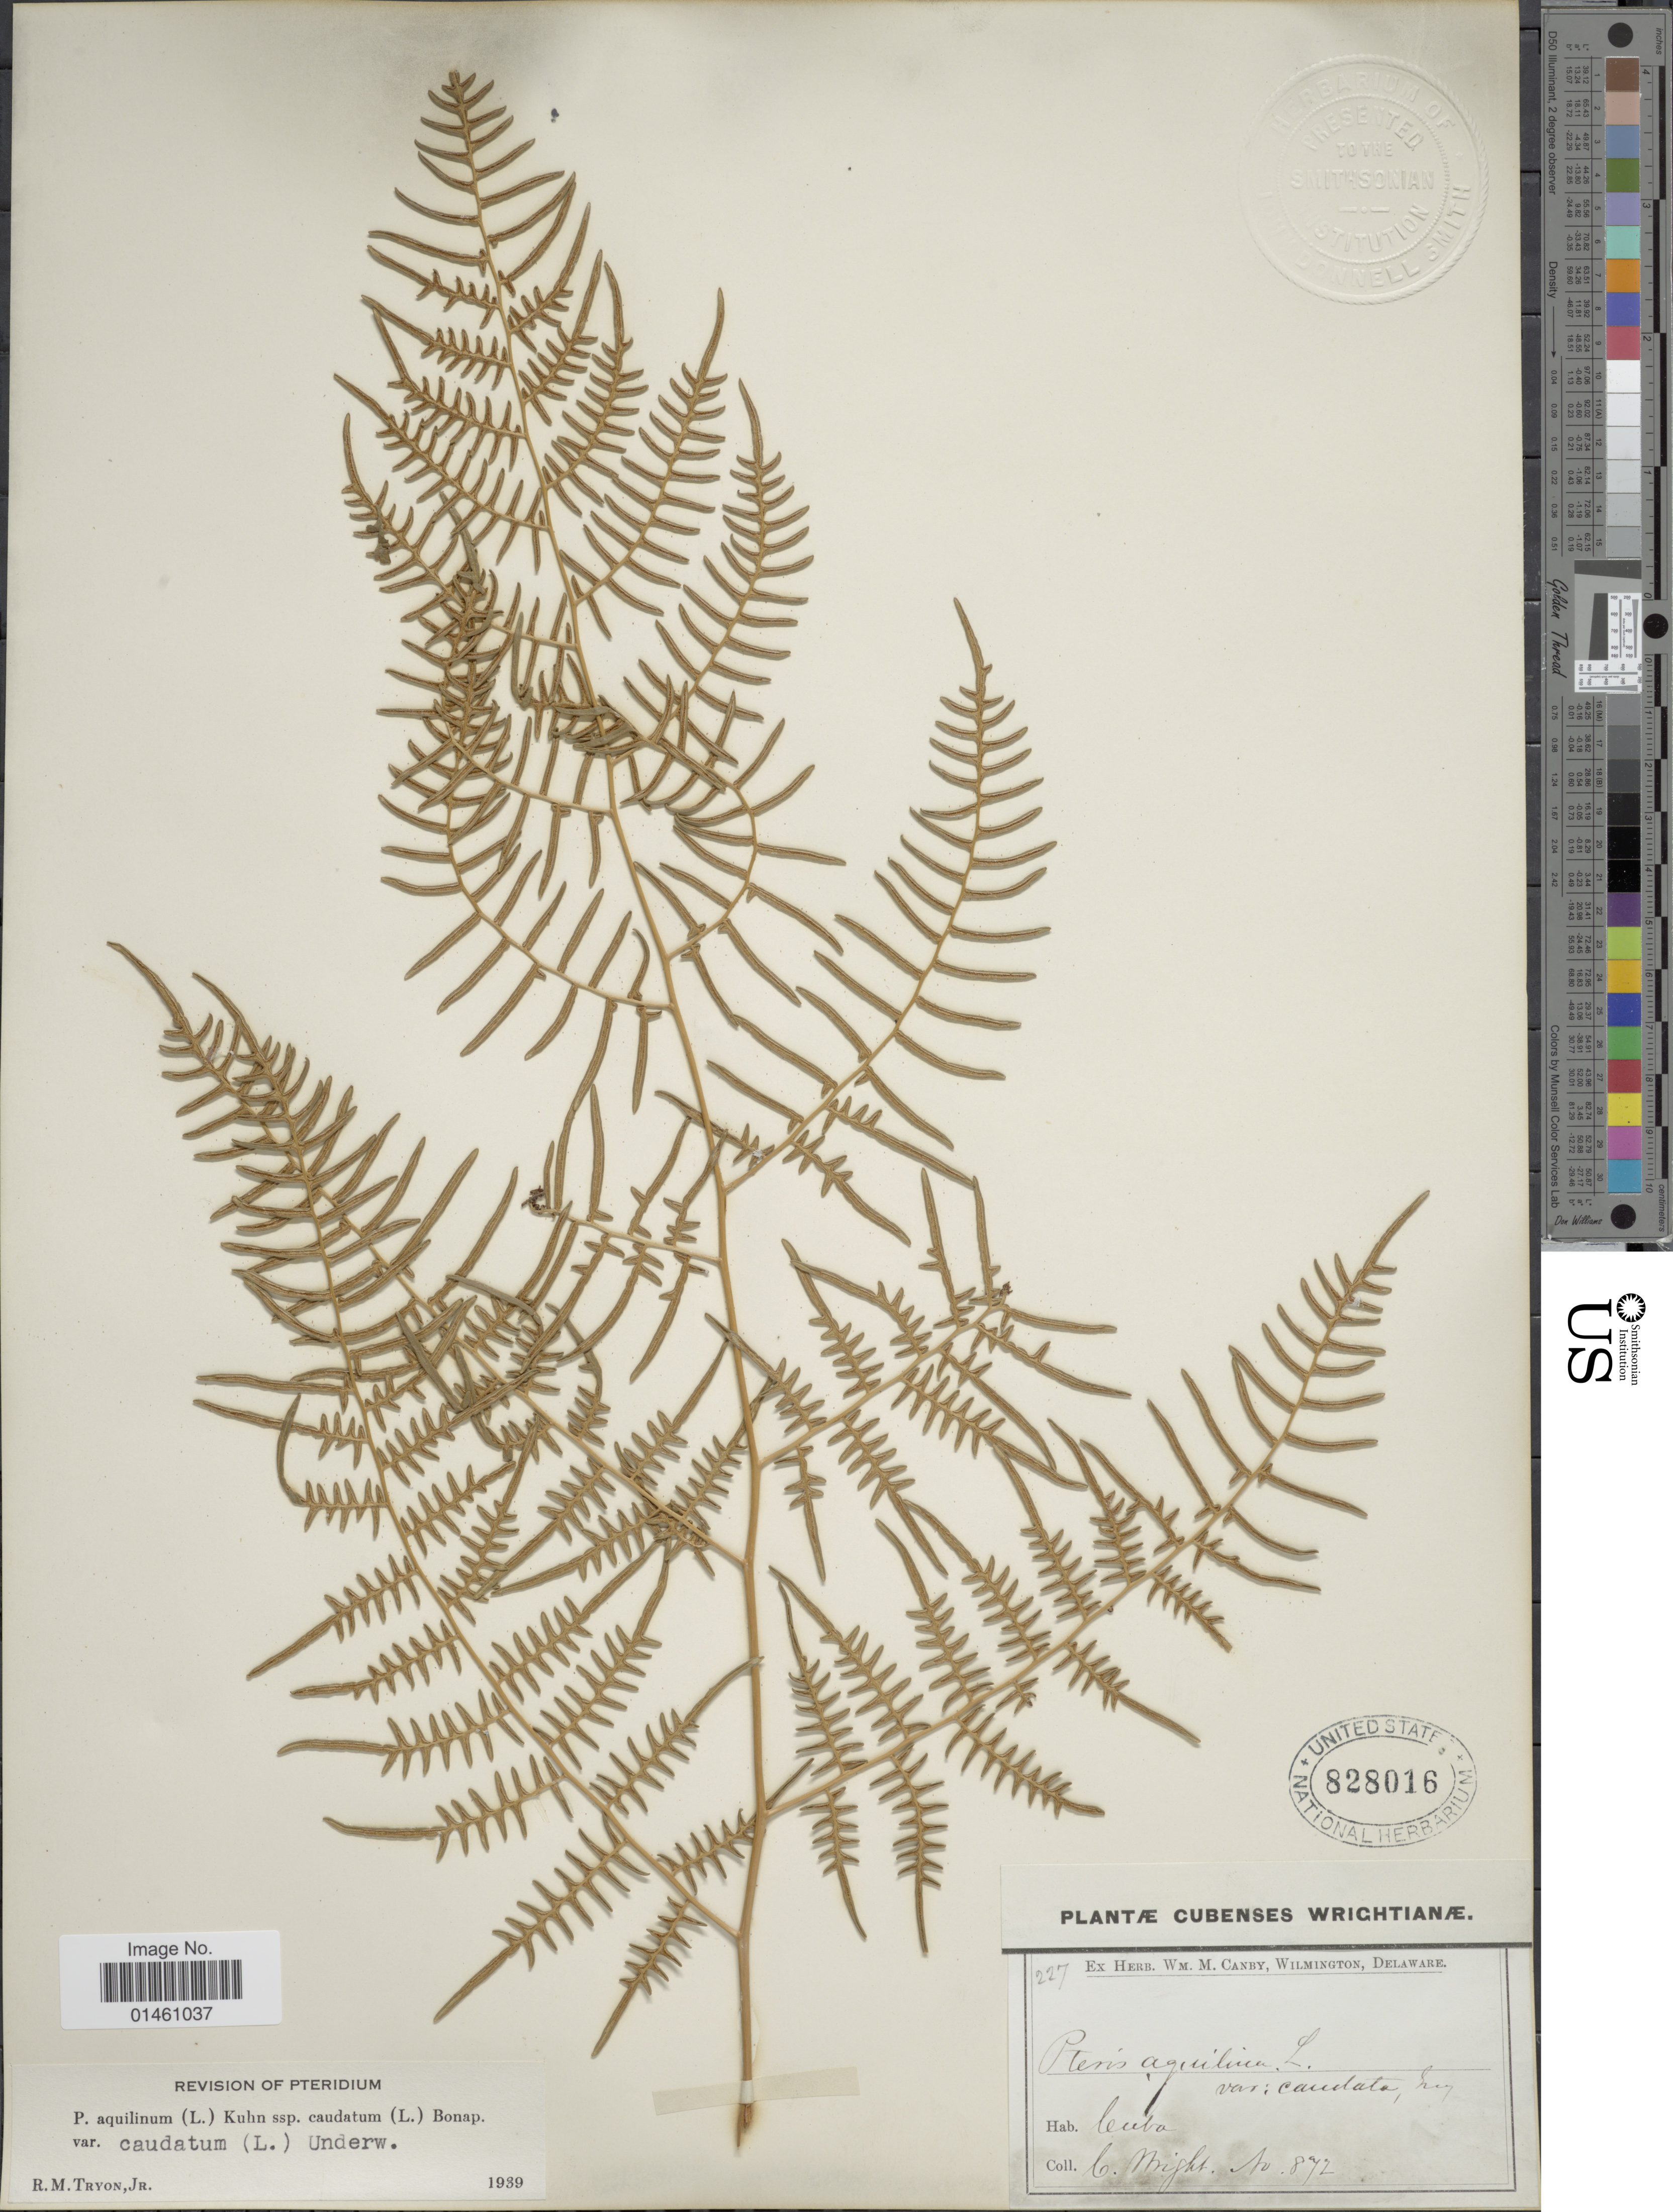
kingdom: Plantae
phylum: Tracheophyta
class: Polypodiopsida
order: Polypodiales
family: Dennstaedtiaceae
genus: Pteridium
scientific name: Pteridium caudatum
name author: (L.) Maxon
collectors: C. Wright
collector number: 872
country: Cuba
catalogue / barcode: US 828016